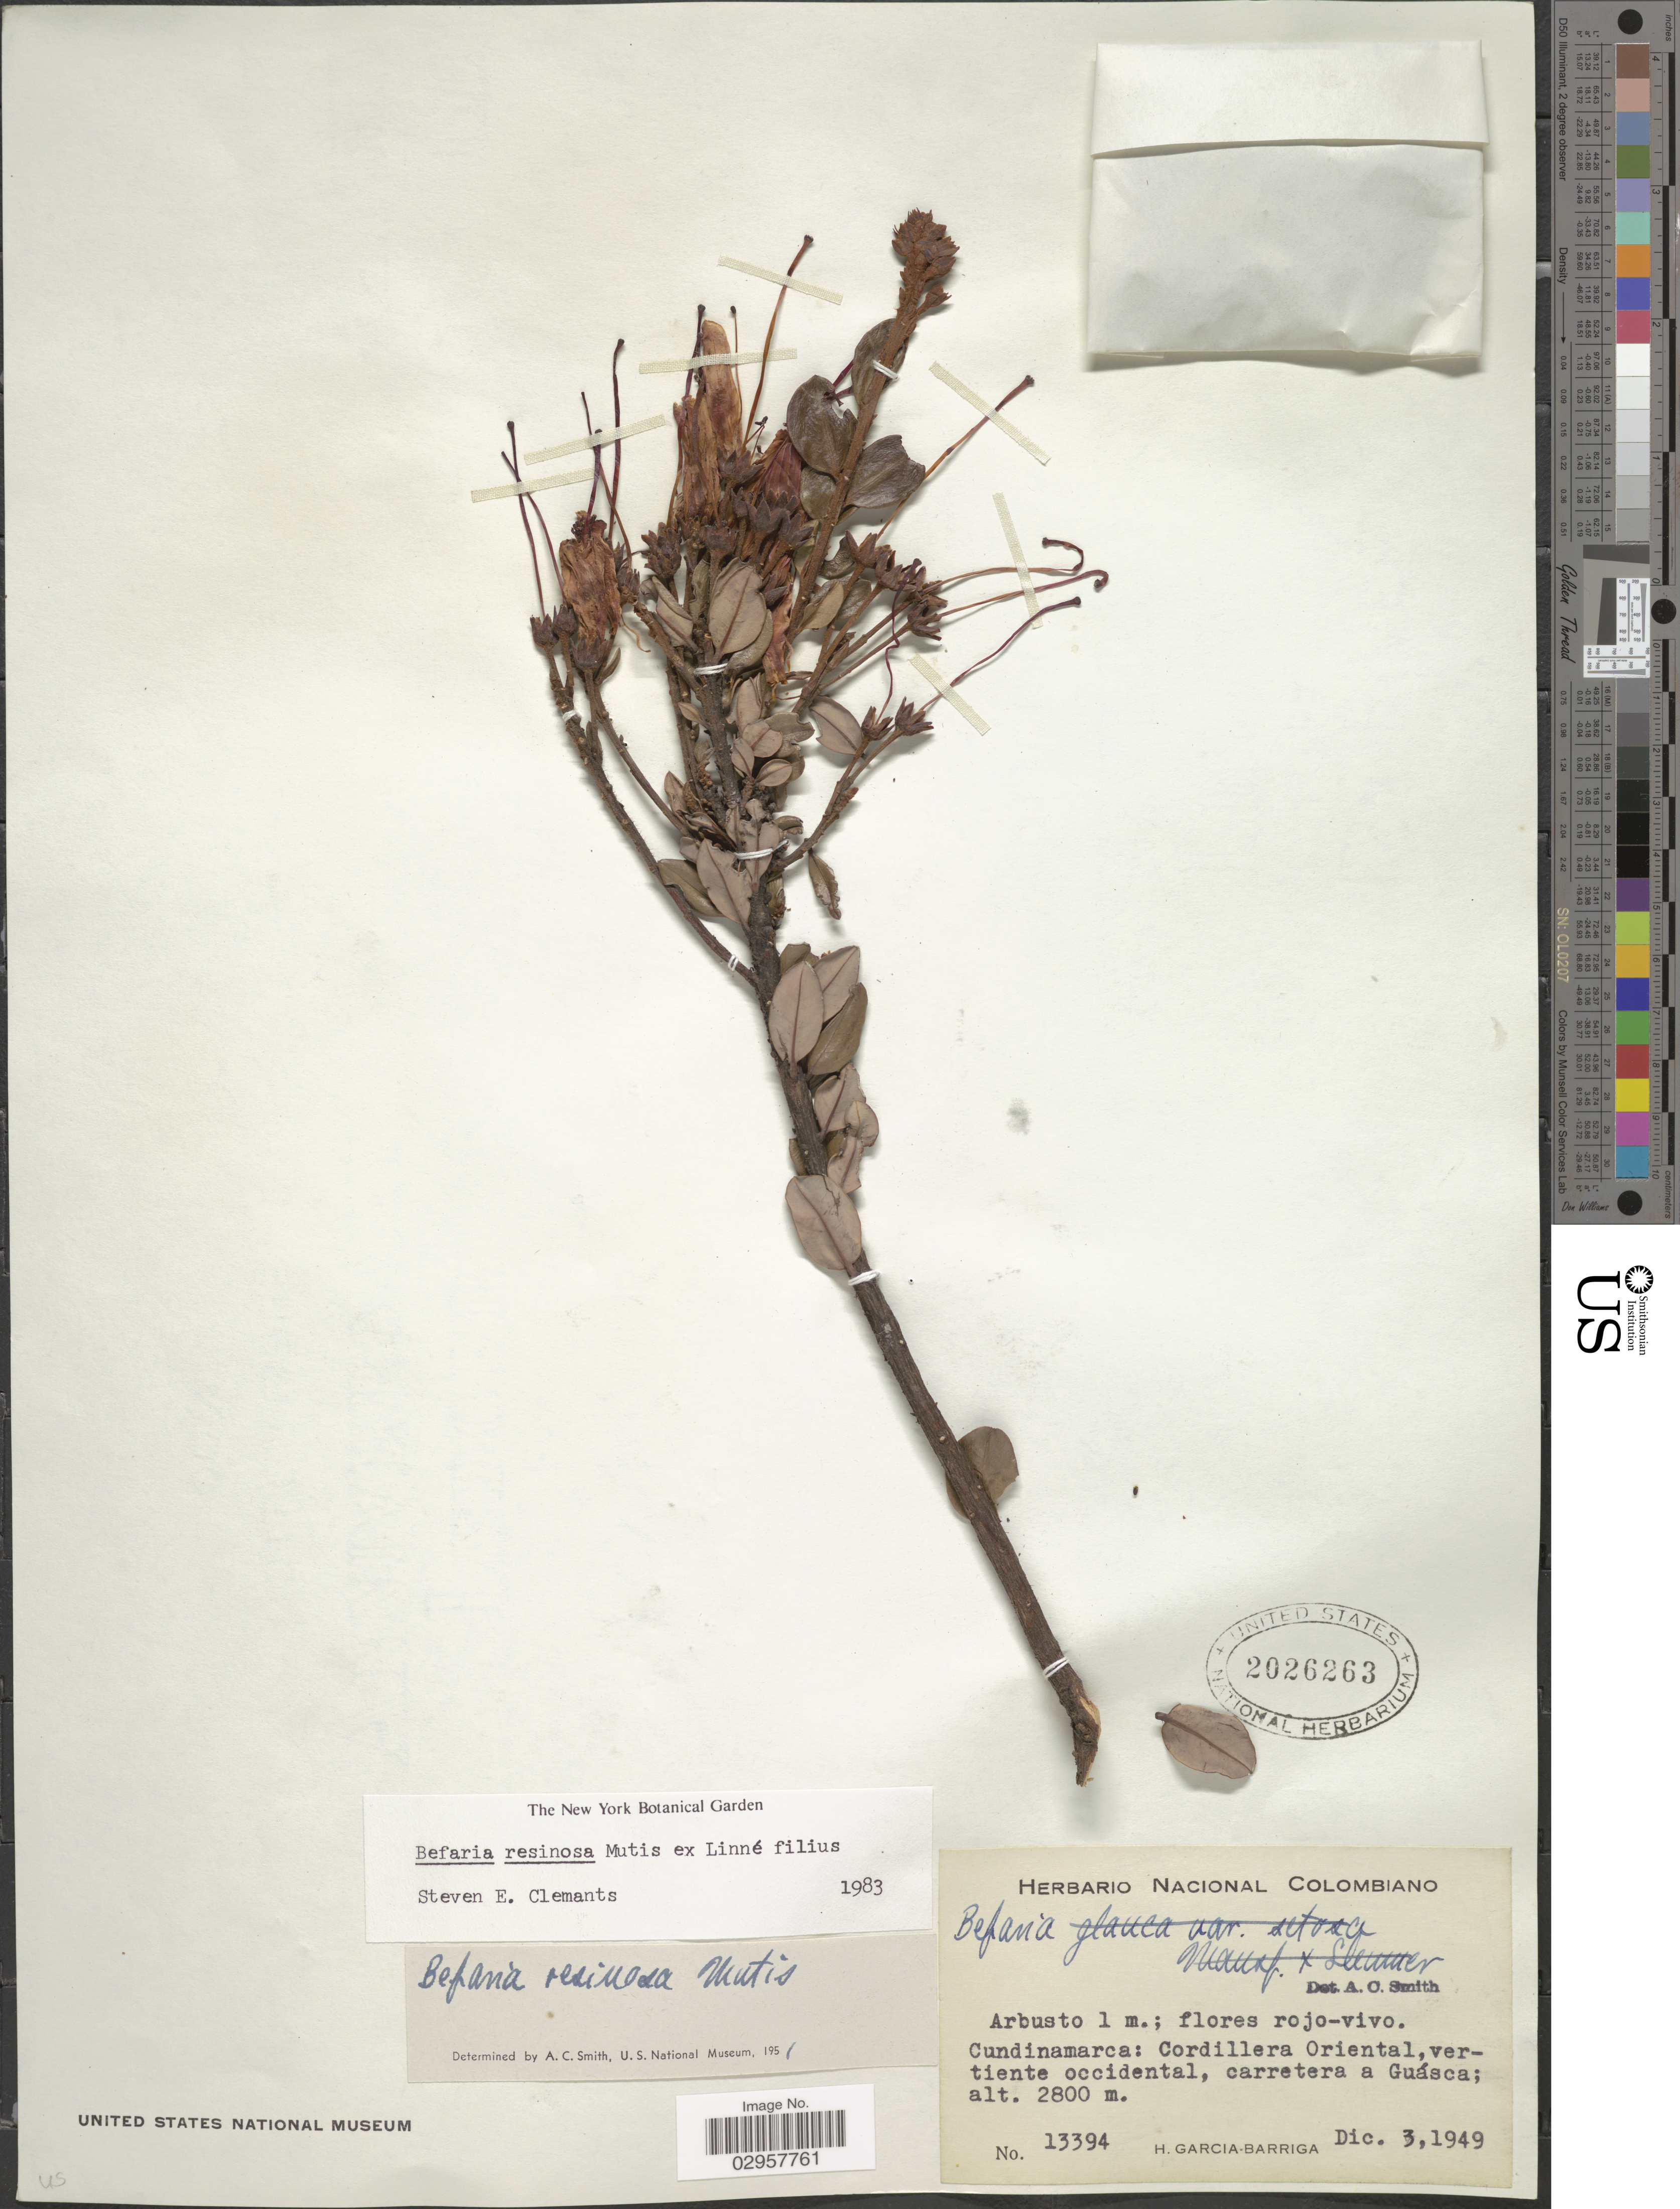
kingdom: Plantae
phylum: Tracheophyta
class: Magnoliopsida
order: Ericales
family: Ericaceae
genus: Befaria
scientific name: Befaria resinosa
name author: Mutis ex L. f.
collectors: H. García Barriga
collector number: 13394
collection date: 1949-12-03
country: Colombia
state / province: Cundinamarca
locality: Cordillera Oriental, vertiente occidental, carretera a Guásca.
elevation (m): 2800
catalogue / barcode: US 2026263